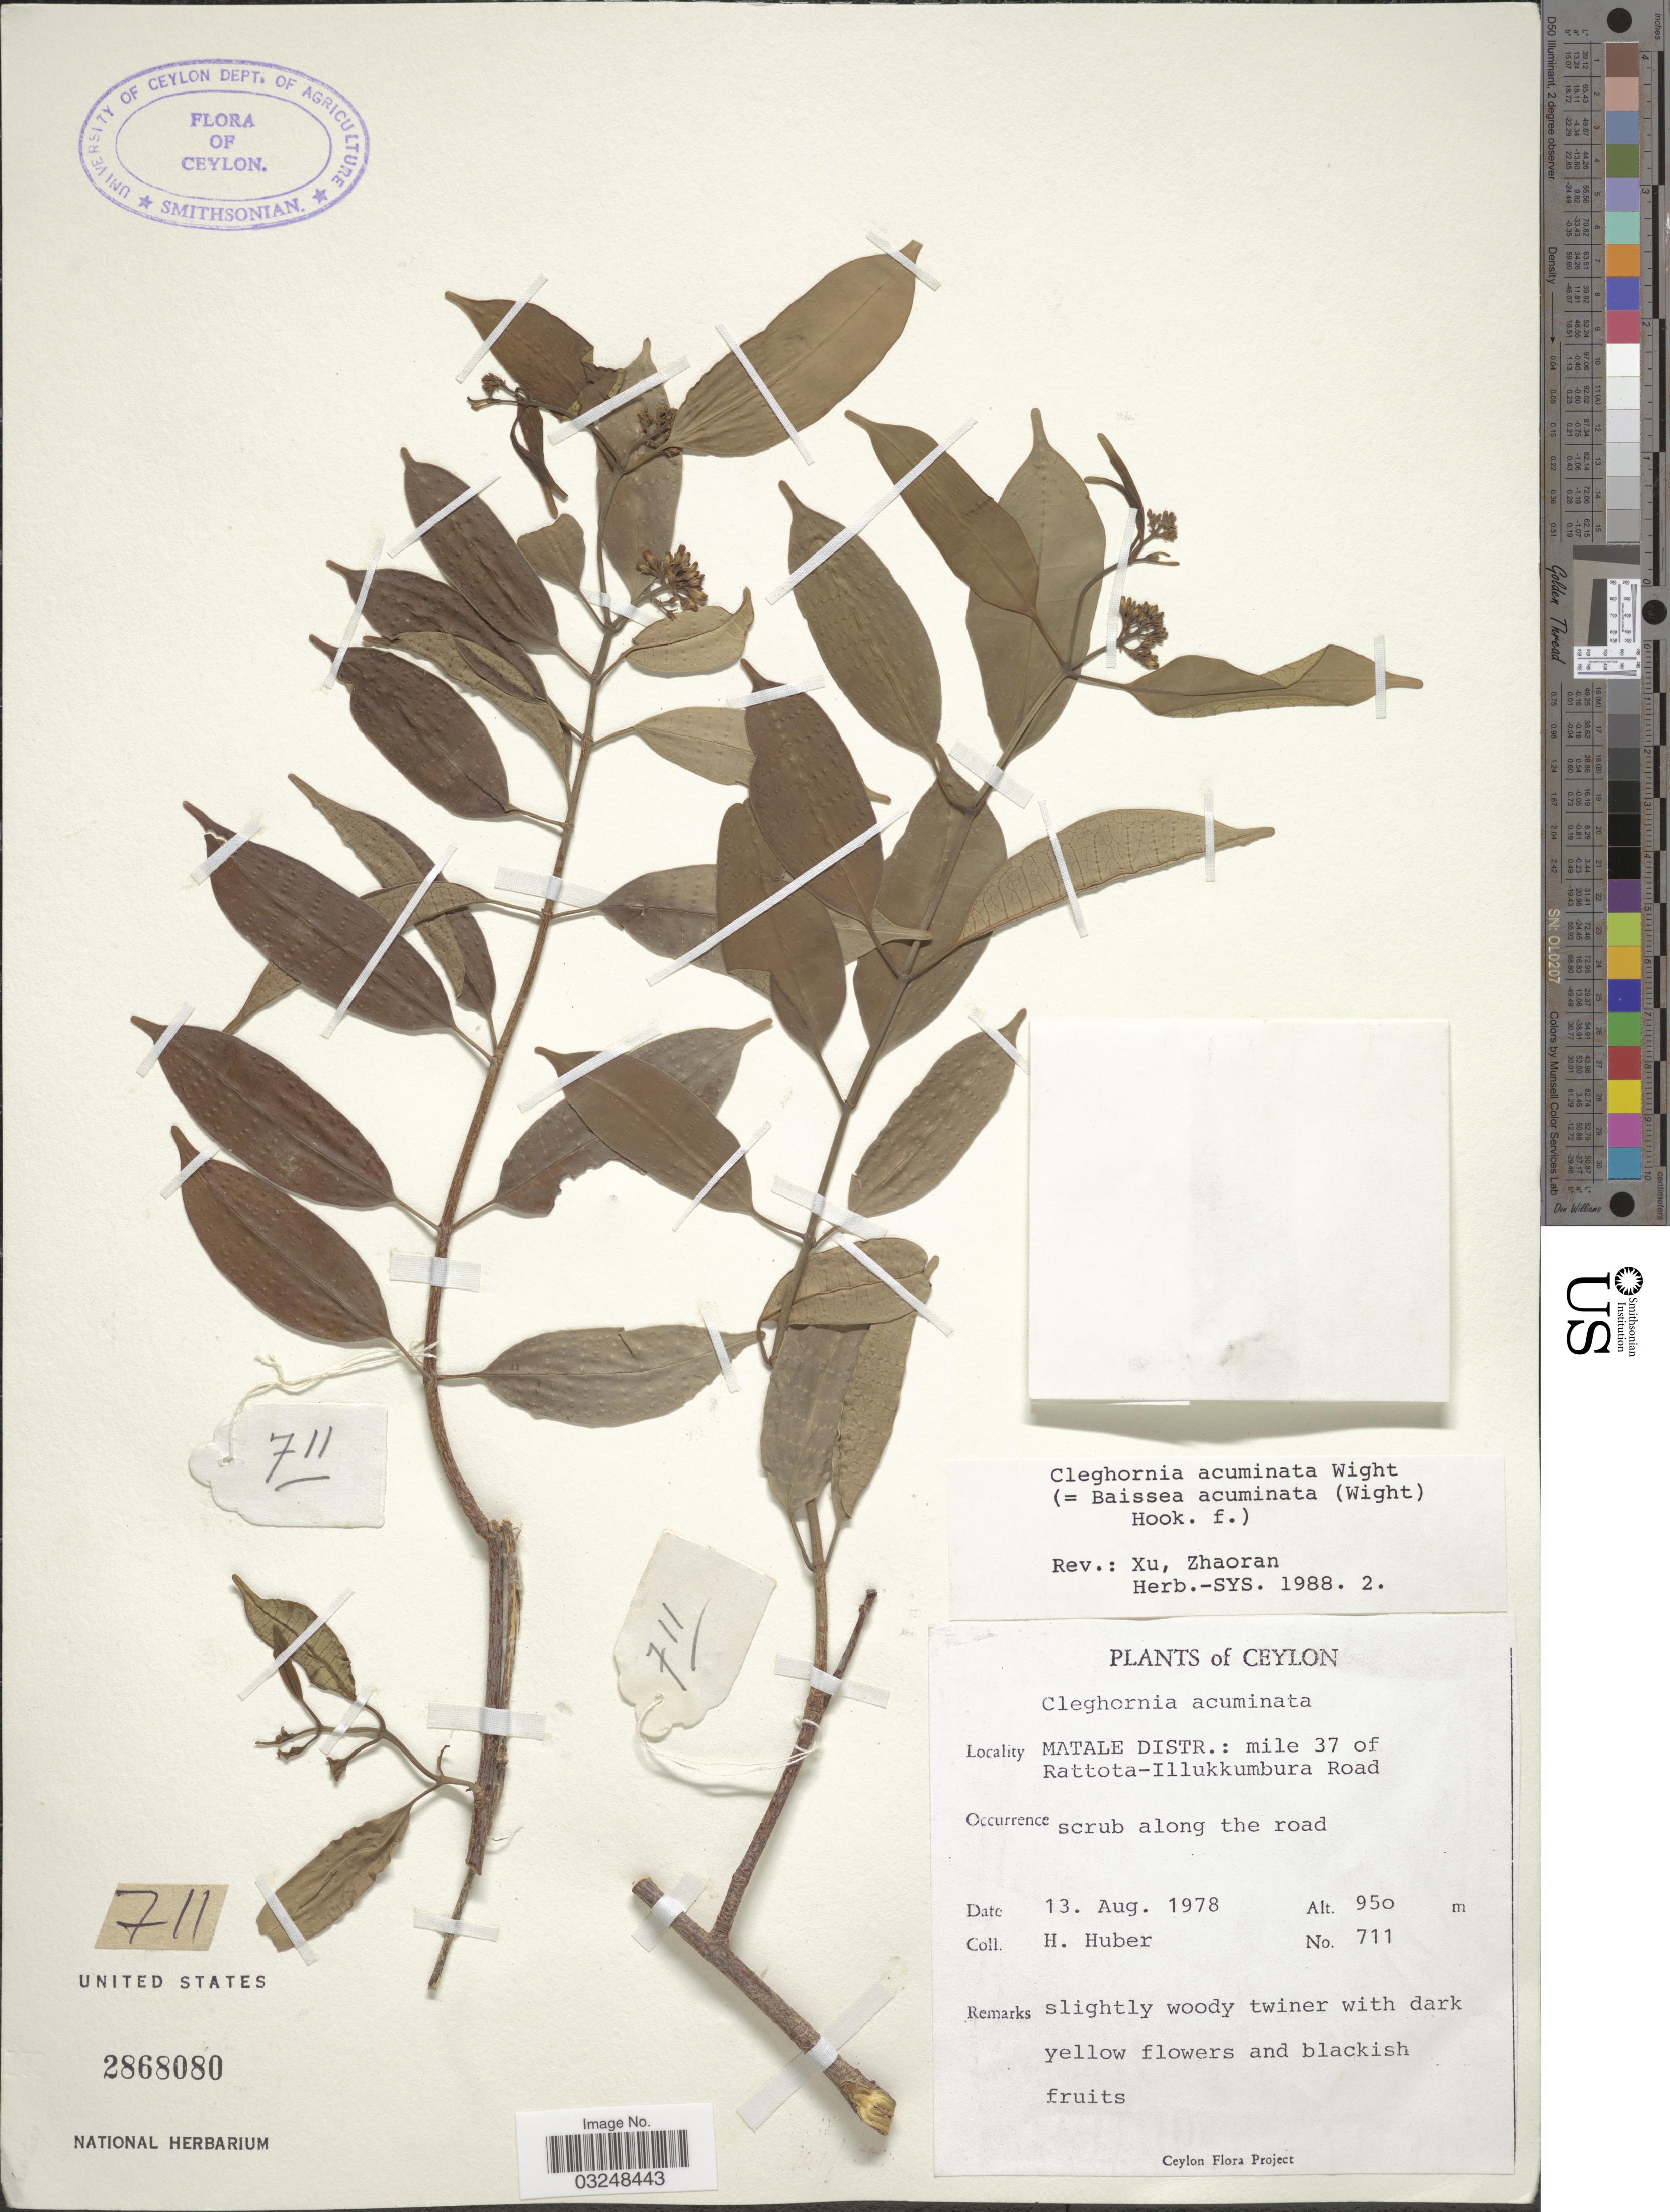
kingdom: Plantae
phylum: Tracheophyta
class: Magnoliopsida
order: Gentianales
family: Apocynaceae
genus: Cleghornia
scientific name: Cleghornia acuminata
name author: Wight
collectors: H. Huber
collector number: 711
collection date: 1978-08-13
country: Sri Lanka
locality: Ceylon, Matale Distr.: mile 37 of Rattota-Illukkumbura Road.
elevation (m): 950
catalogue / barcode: US 2868080